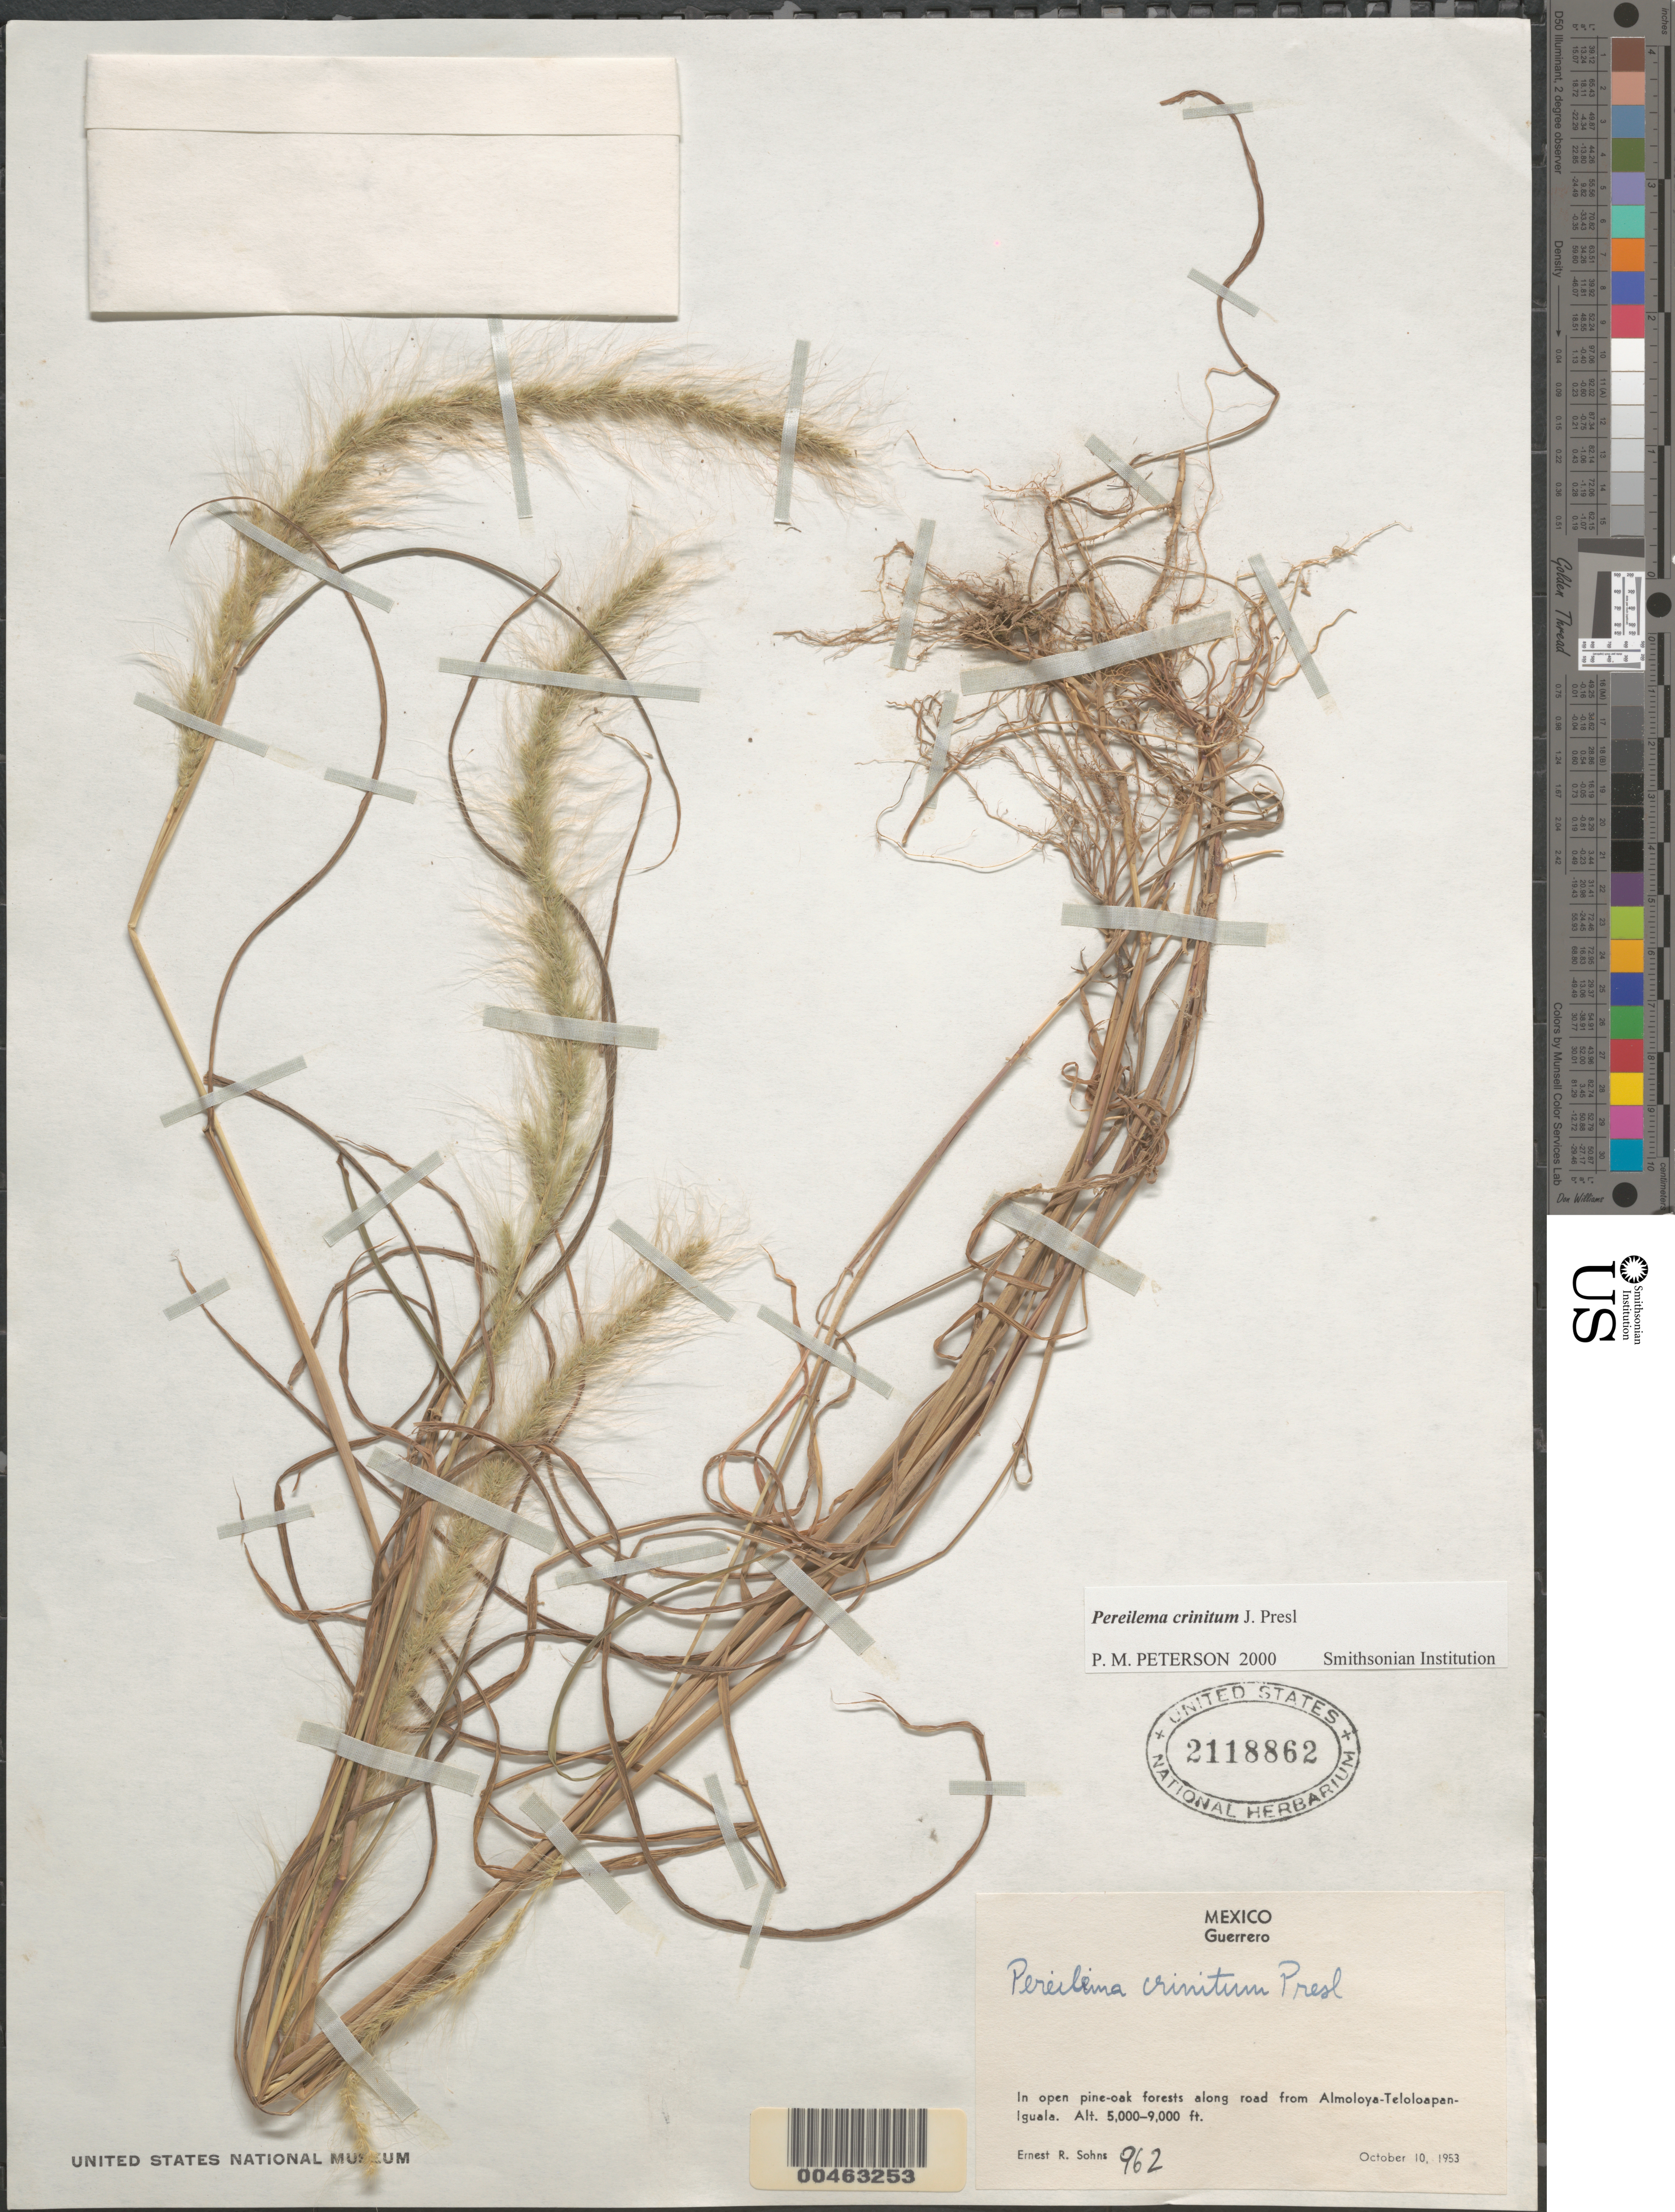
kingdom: Plantae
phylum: Tracheophyta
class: Liliopsida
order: Poales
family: Poaceae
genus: Pereilema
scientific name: Pereilema crinitum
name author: J. Presl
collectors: E. R. Sohns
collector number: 962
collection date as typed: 10 Oct 1953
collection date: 1953-10-10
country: Mexico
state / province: Guerrero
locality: Along rd from Almoloya - Teloloapan - Iguala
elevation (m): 1524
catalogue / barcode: US 2118862